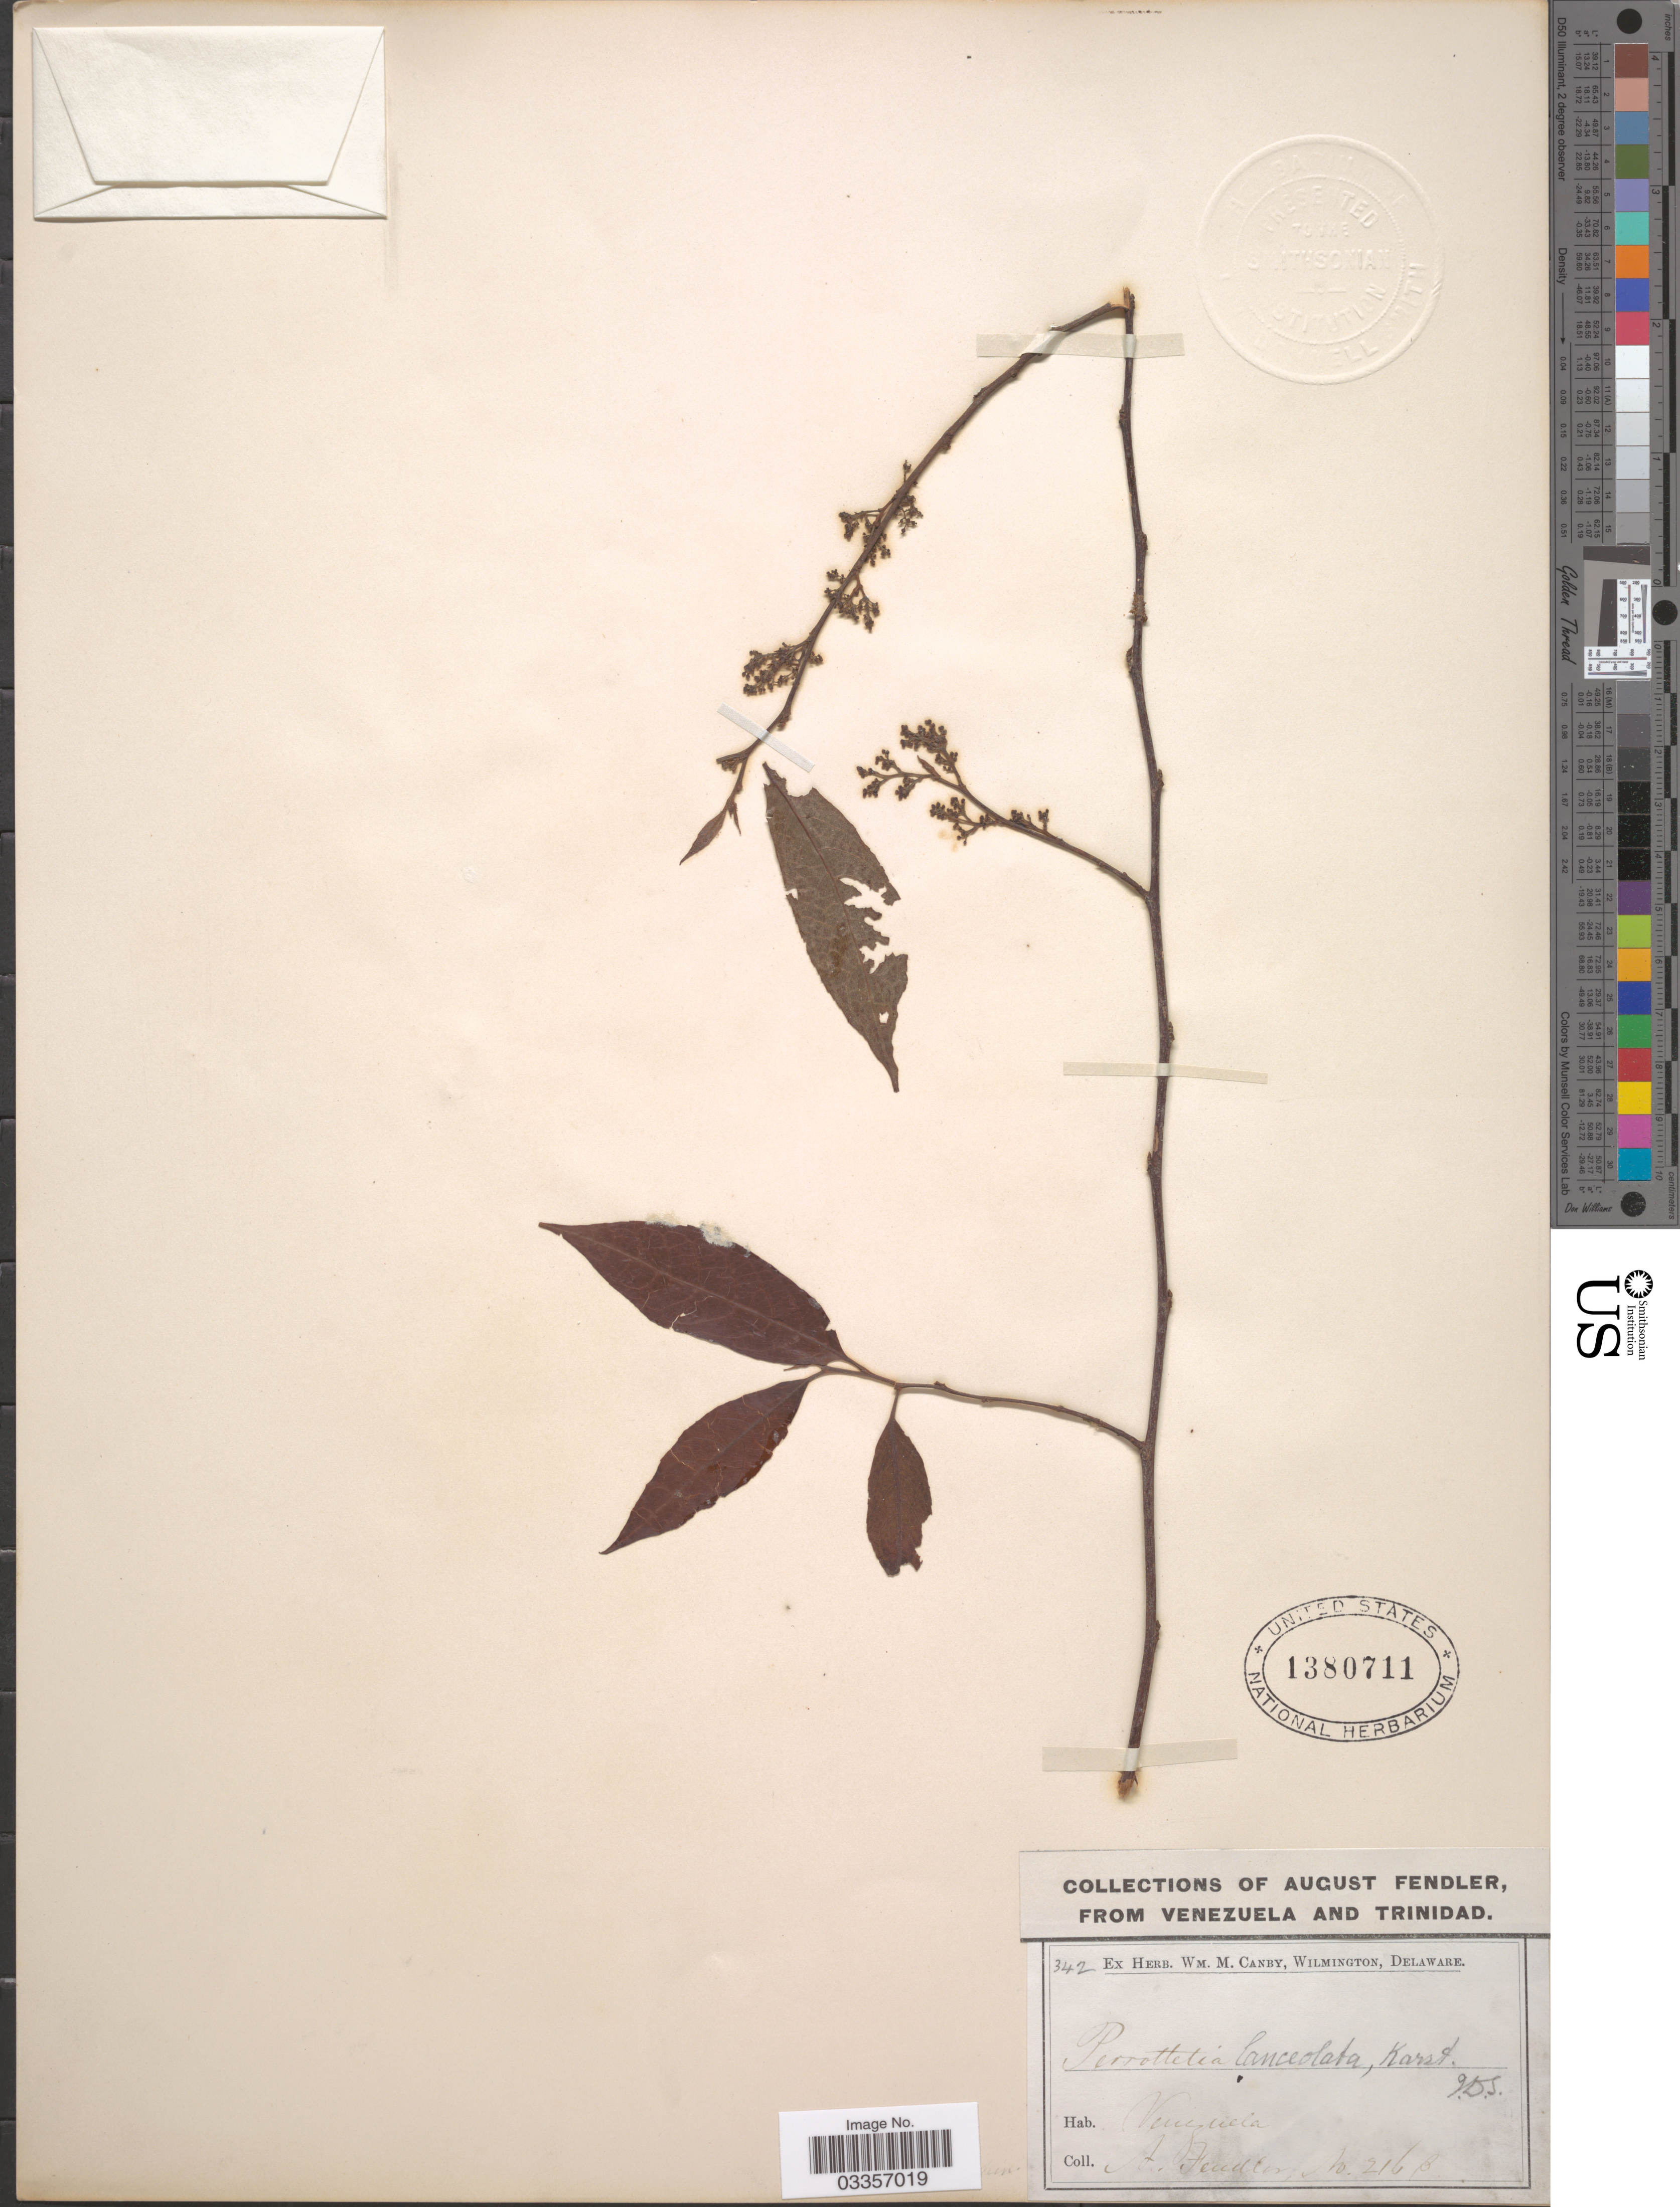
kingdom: Plantae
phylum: Tracheophyta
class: Magnoliopsida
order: Huerteales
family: Dipentodontaceae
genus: Perrottetia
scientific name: Perrottetia lanceolata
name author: H. Karst.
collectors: A. Fendler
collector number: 2168/ 342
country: Venezuela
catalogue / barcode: US 1380711